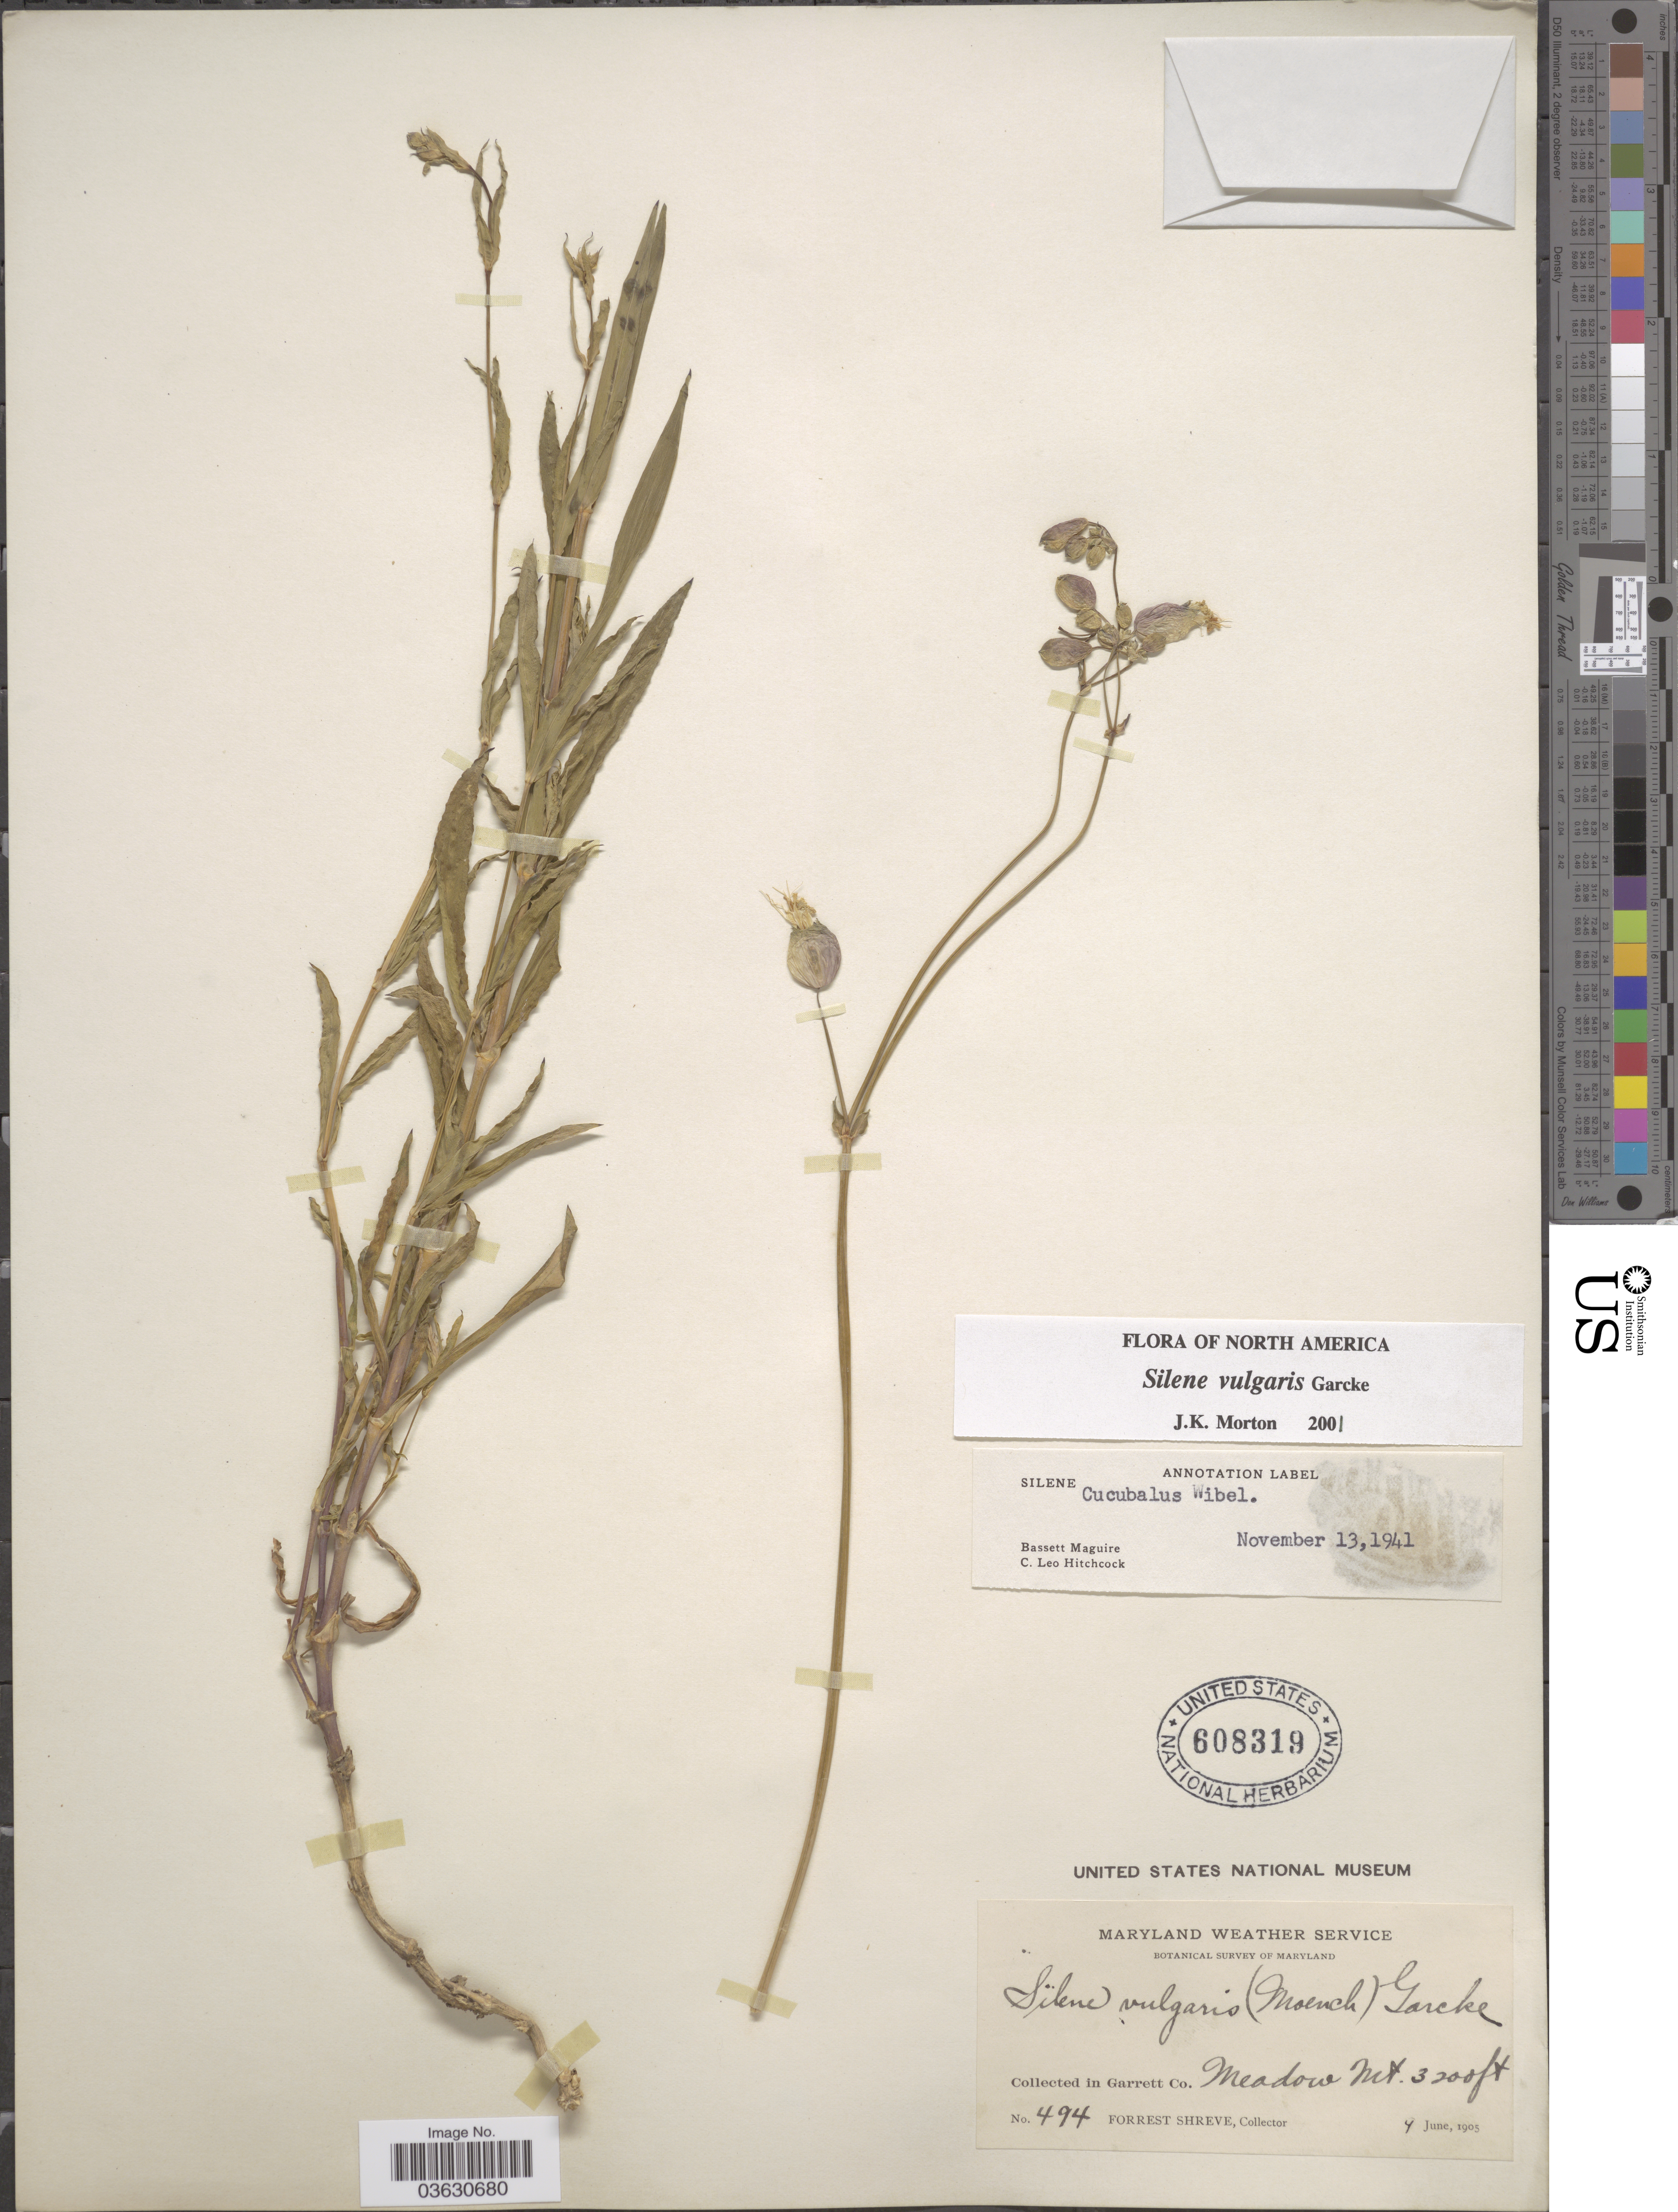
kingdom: Plantae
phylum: Tracheophyta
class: Magnoliopsida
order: Caryophyllales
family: Caryophyllaceae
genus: Silene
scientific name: Silene cucubalus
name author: L.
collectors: F. Shreve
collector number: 494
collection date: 1905-06-04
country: United States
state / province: Maryland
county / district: Garrett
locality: Maryland Weather Service. In Garrett Co. Meadow Mt.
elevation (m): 975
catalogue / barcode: US 608319